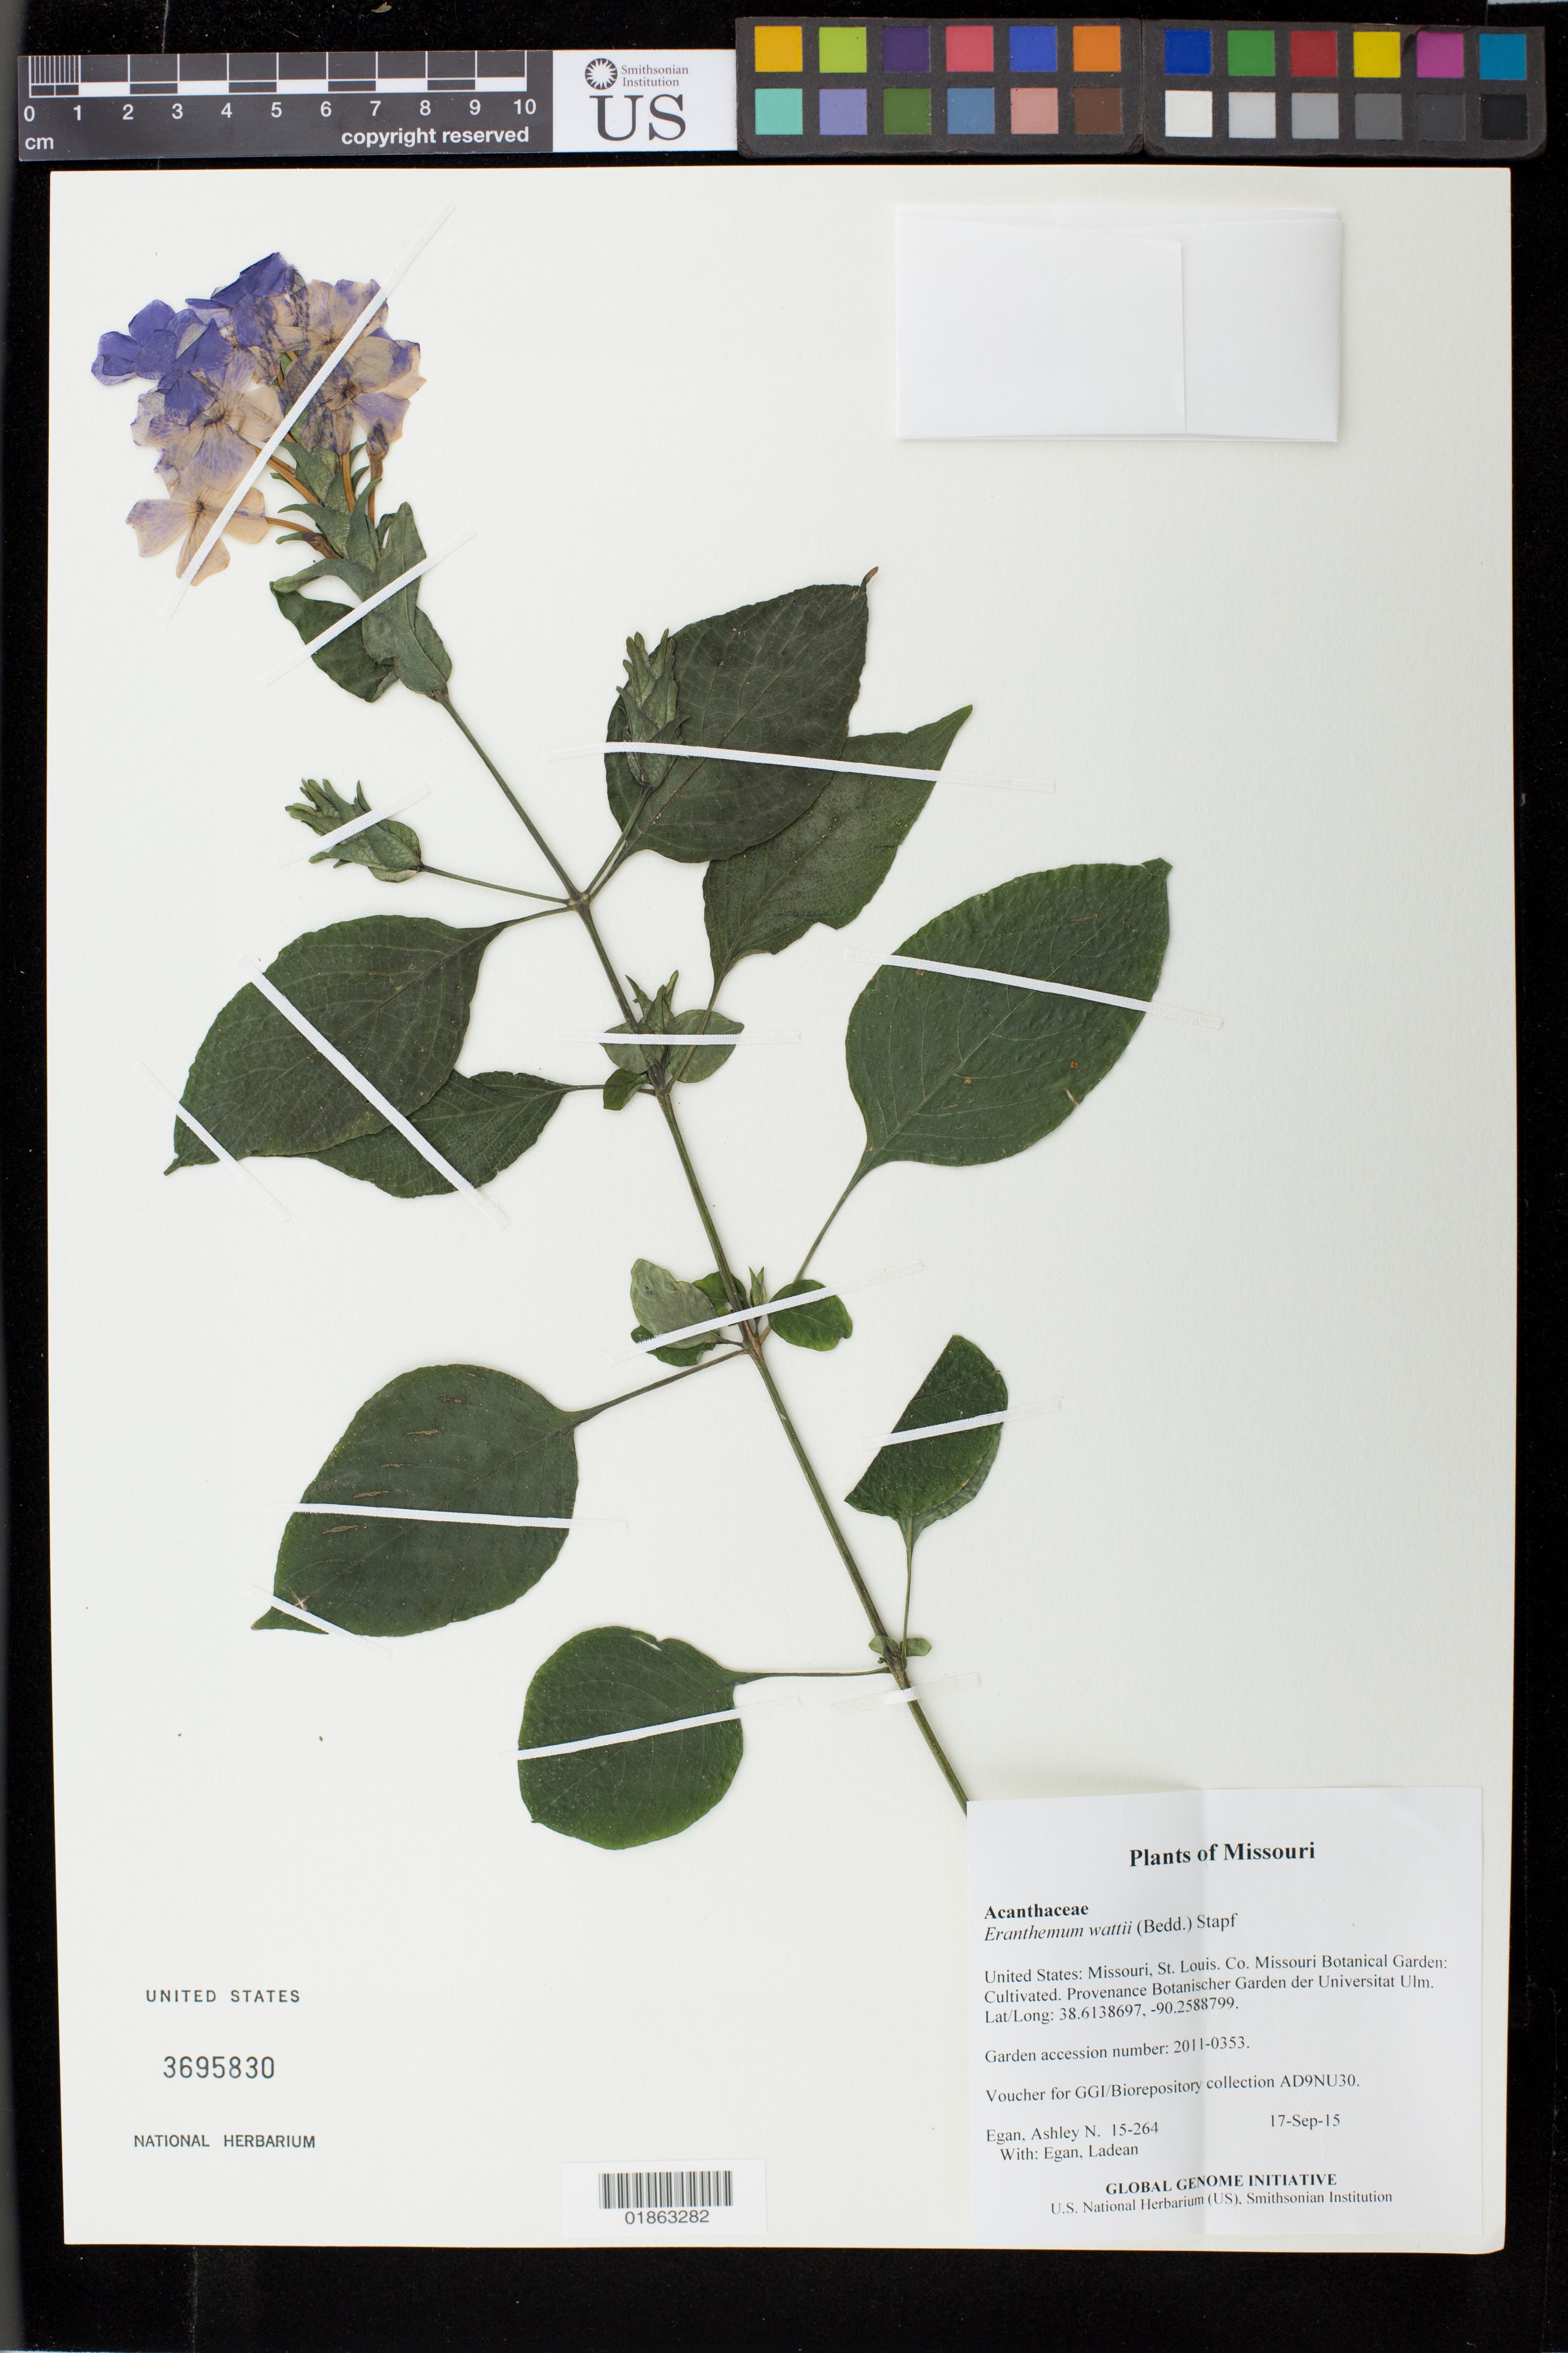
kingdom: Plantae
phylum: Tracheophyta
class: Magnoliopsida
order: Lamiales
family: Acanthaceae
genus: Eranthemum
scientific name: Eranthemum wattii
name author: (Bedd.) Stapf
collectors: A. N. Egan & L. Egan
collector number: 15-264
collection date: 2015-09-17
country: United States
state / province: Missouri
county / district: St. Louis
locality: Missouri Botanical Garden: Cultivated. Provenance Botanischer Garden der Universitat Ulm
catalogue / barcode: US 3695830